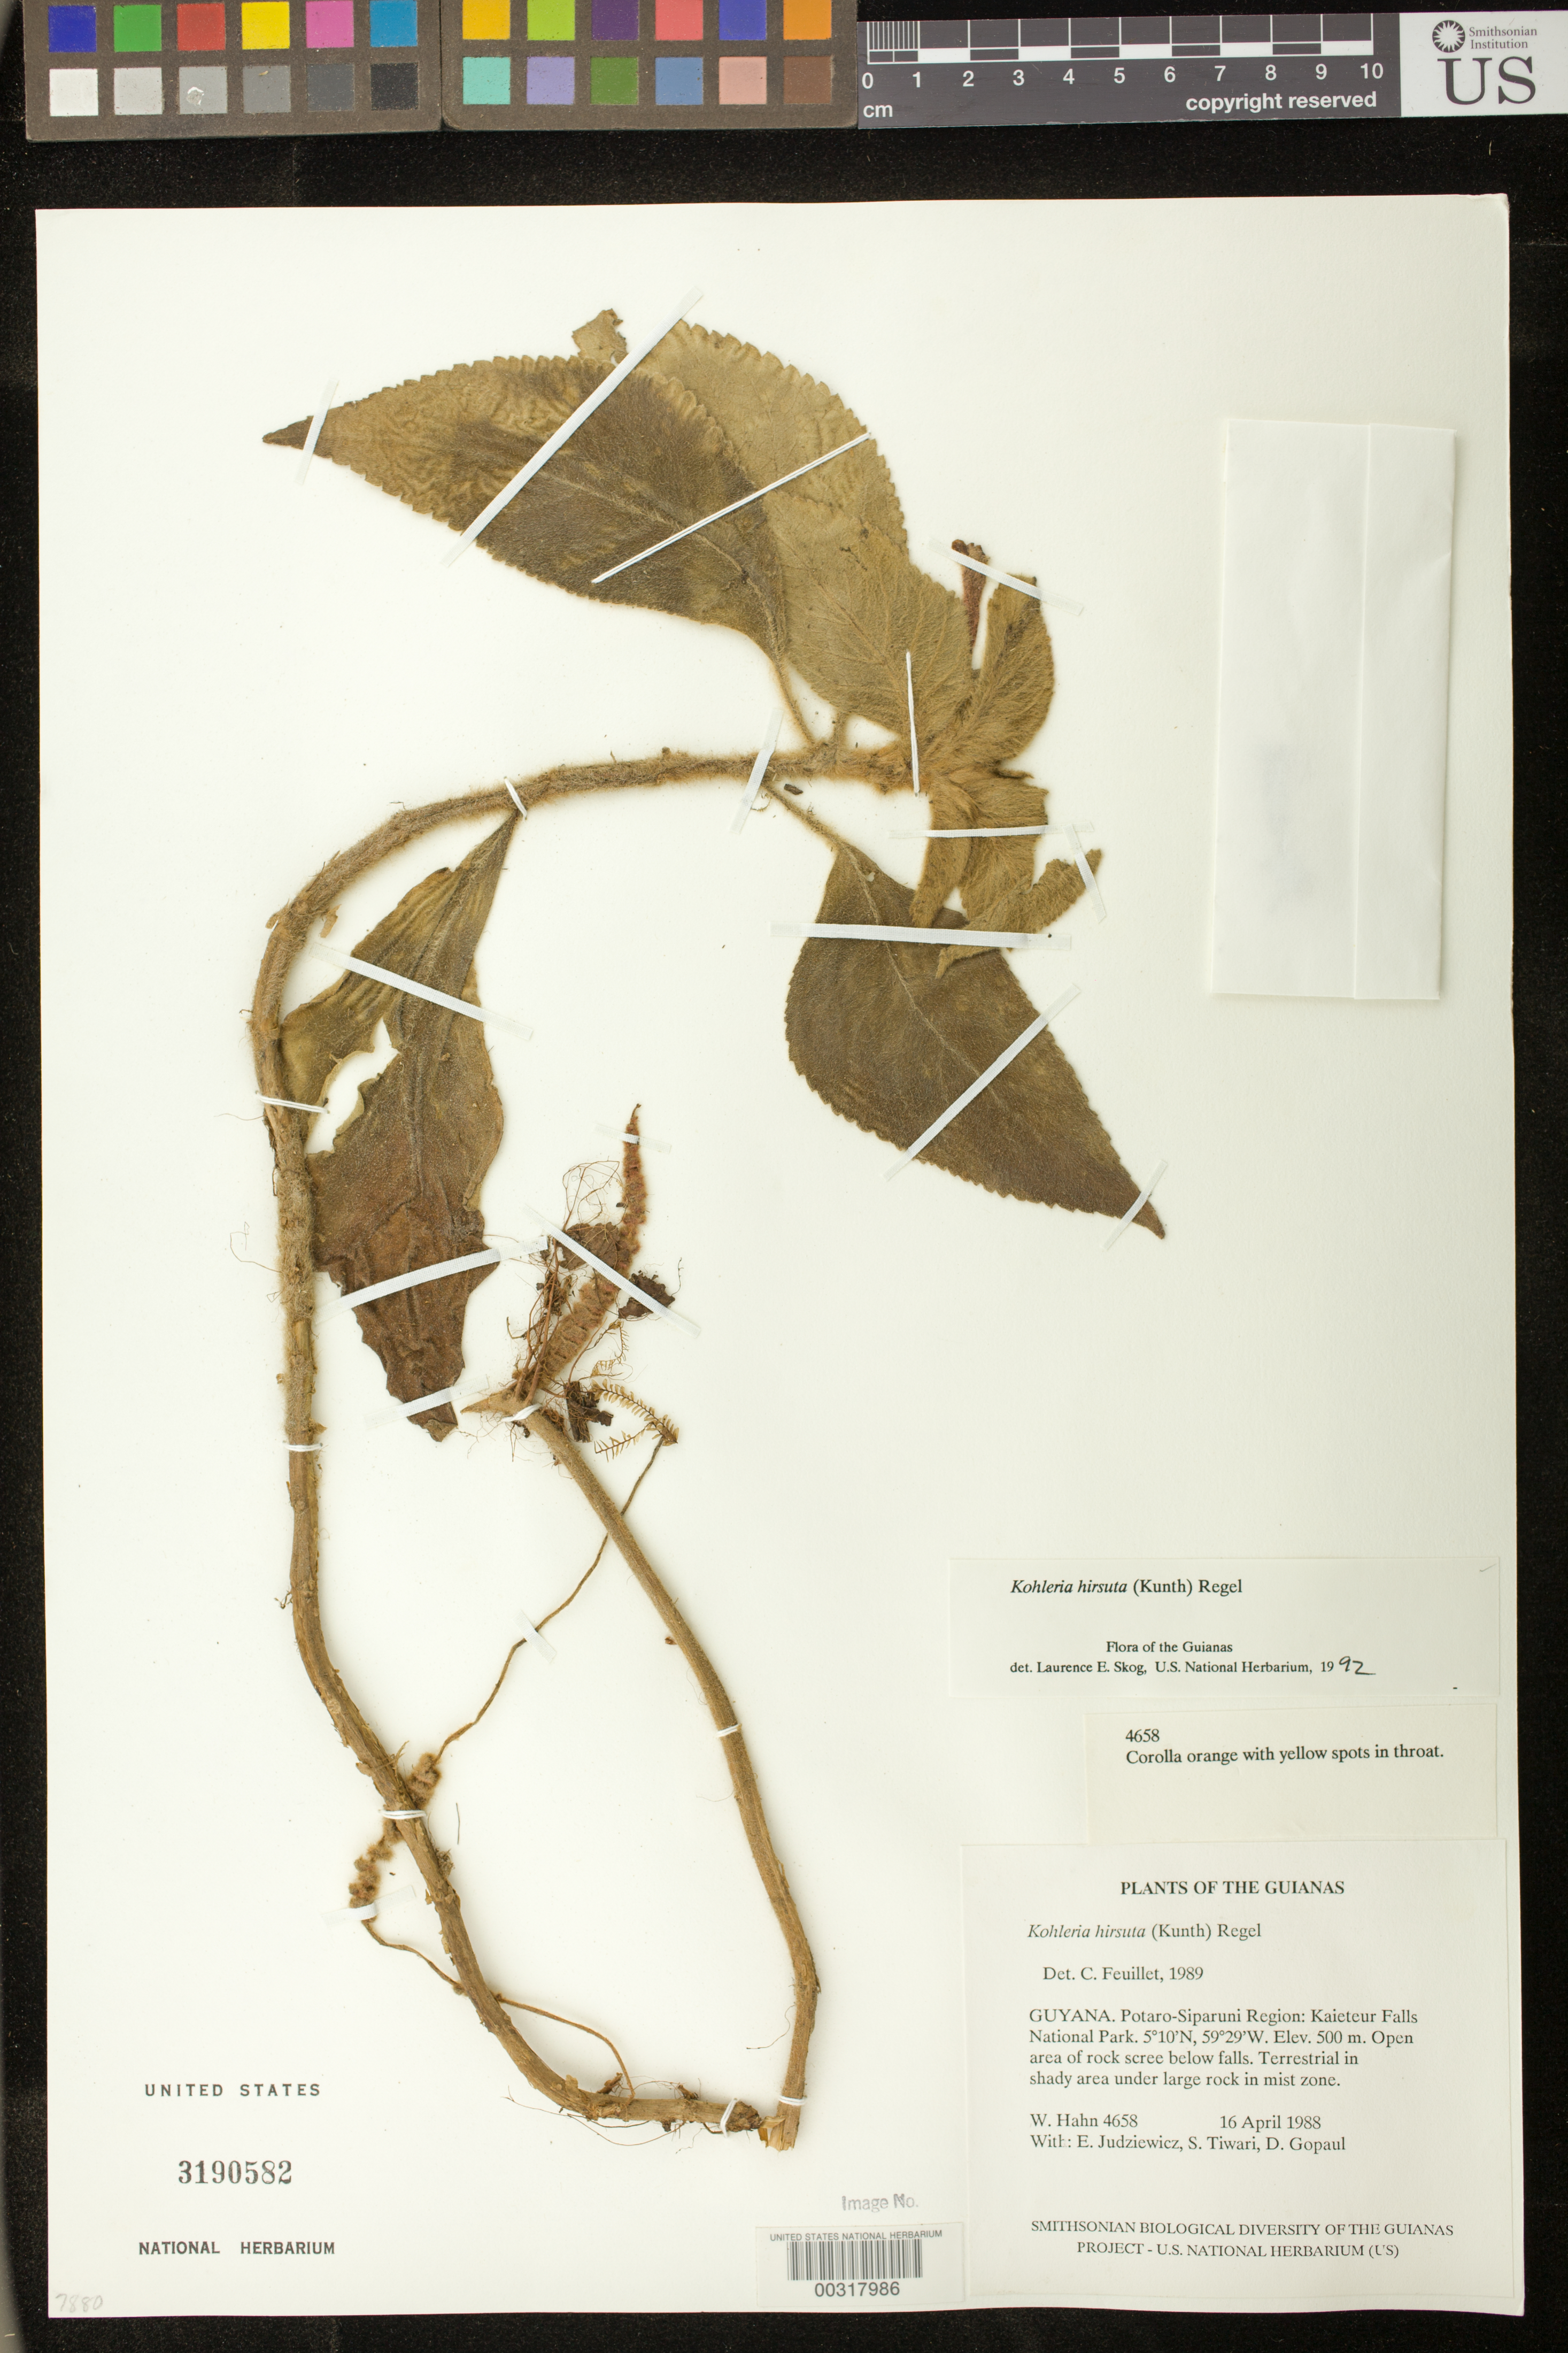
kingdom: Plantae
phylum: Tracheophyta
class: Magnoliopsida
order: Lamiales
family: Gesneriaceae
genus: Kohleria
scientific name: Kohleria hirsuta var. hirsuta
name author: (Kunth) Regel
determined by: Skog, Laurence E.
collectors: W. J. Hahn, E. J. Judziewicz, S. Tiwari & D. Gopaul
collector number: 4658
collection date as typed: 16 Apr 1988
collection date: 1988-04-16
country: Guyana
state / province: Potaro-Siparuni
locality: Kaieteur Falls National Park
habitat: Open area of rock scree below falls; in shady area under large rock in mist zone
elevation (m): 500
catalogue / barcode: US 3190582